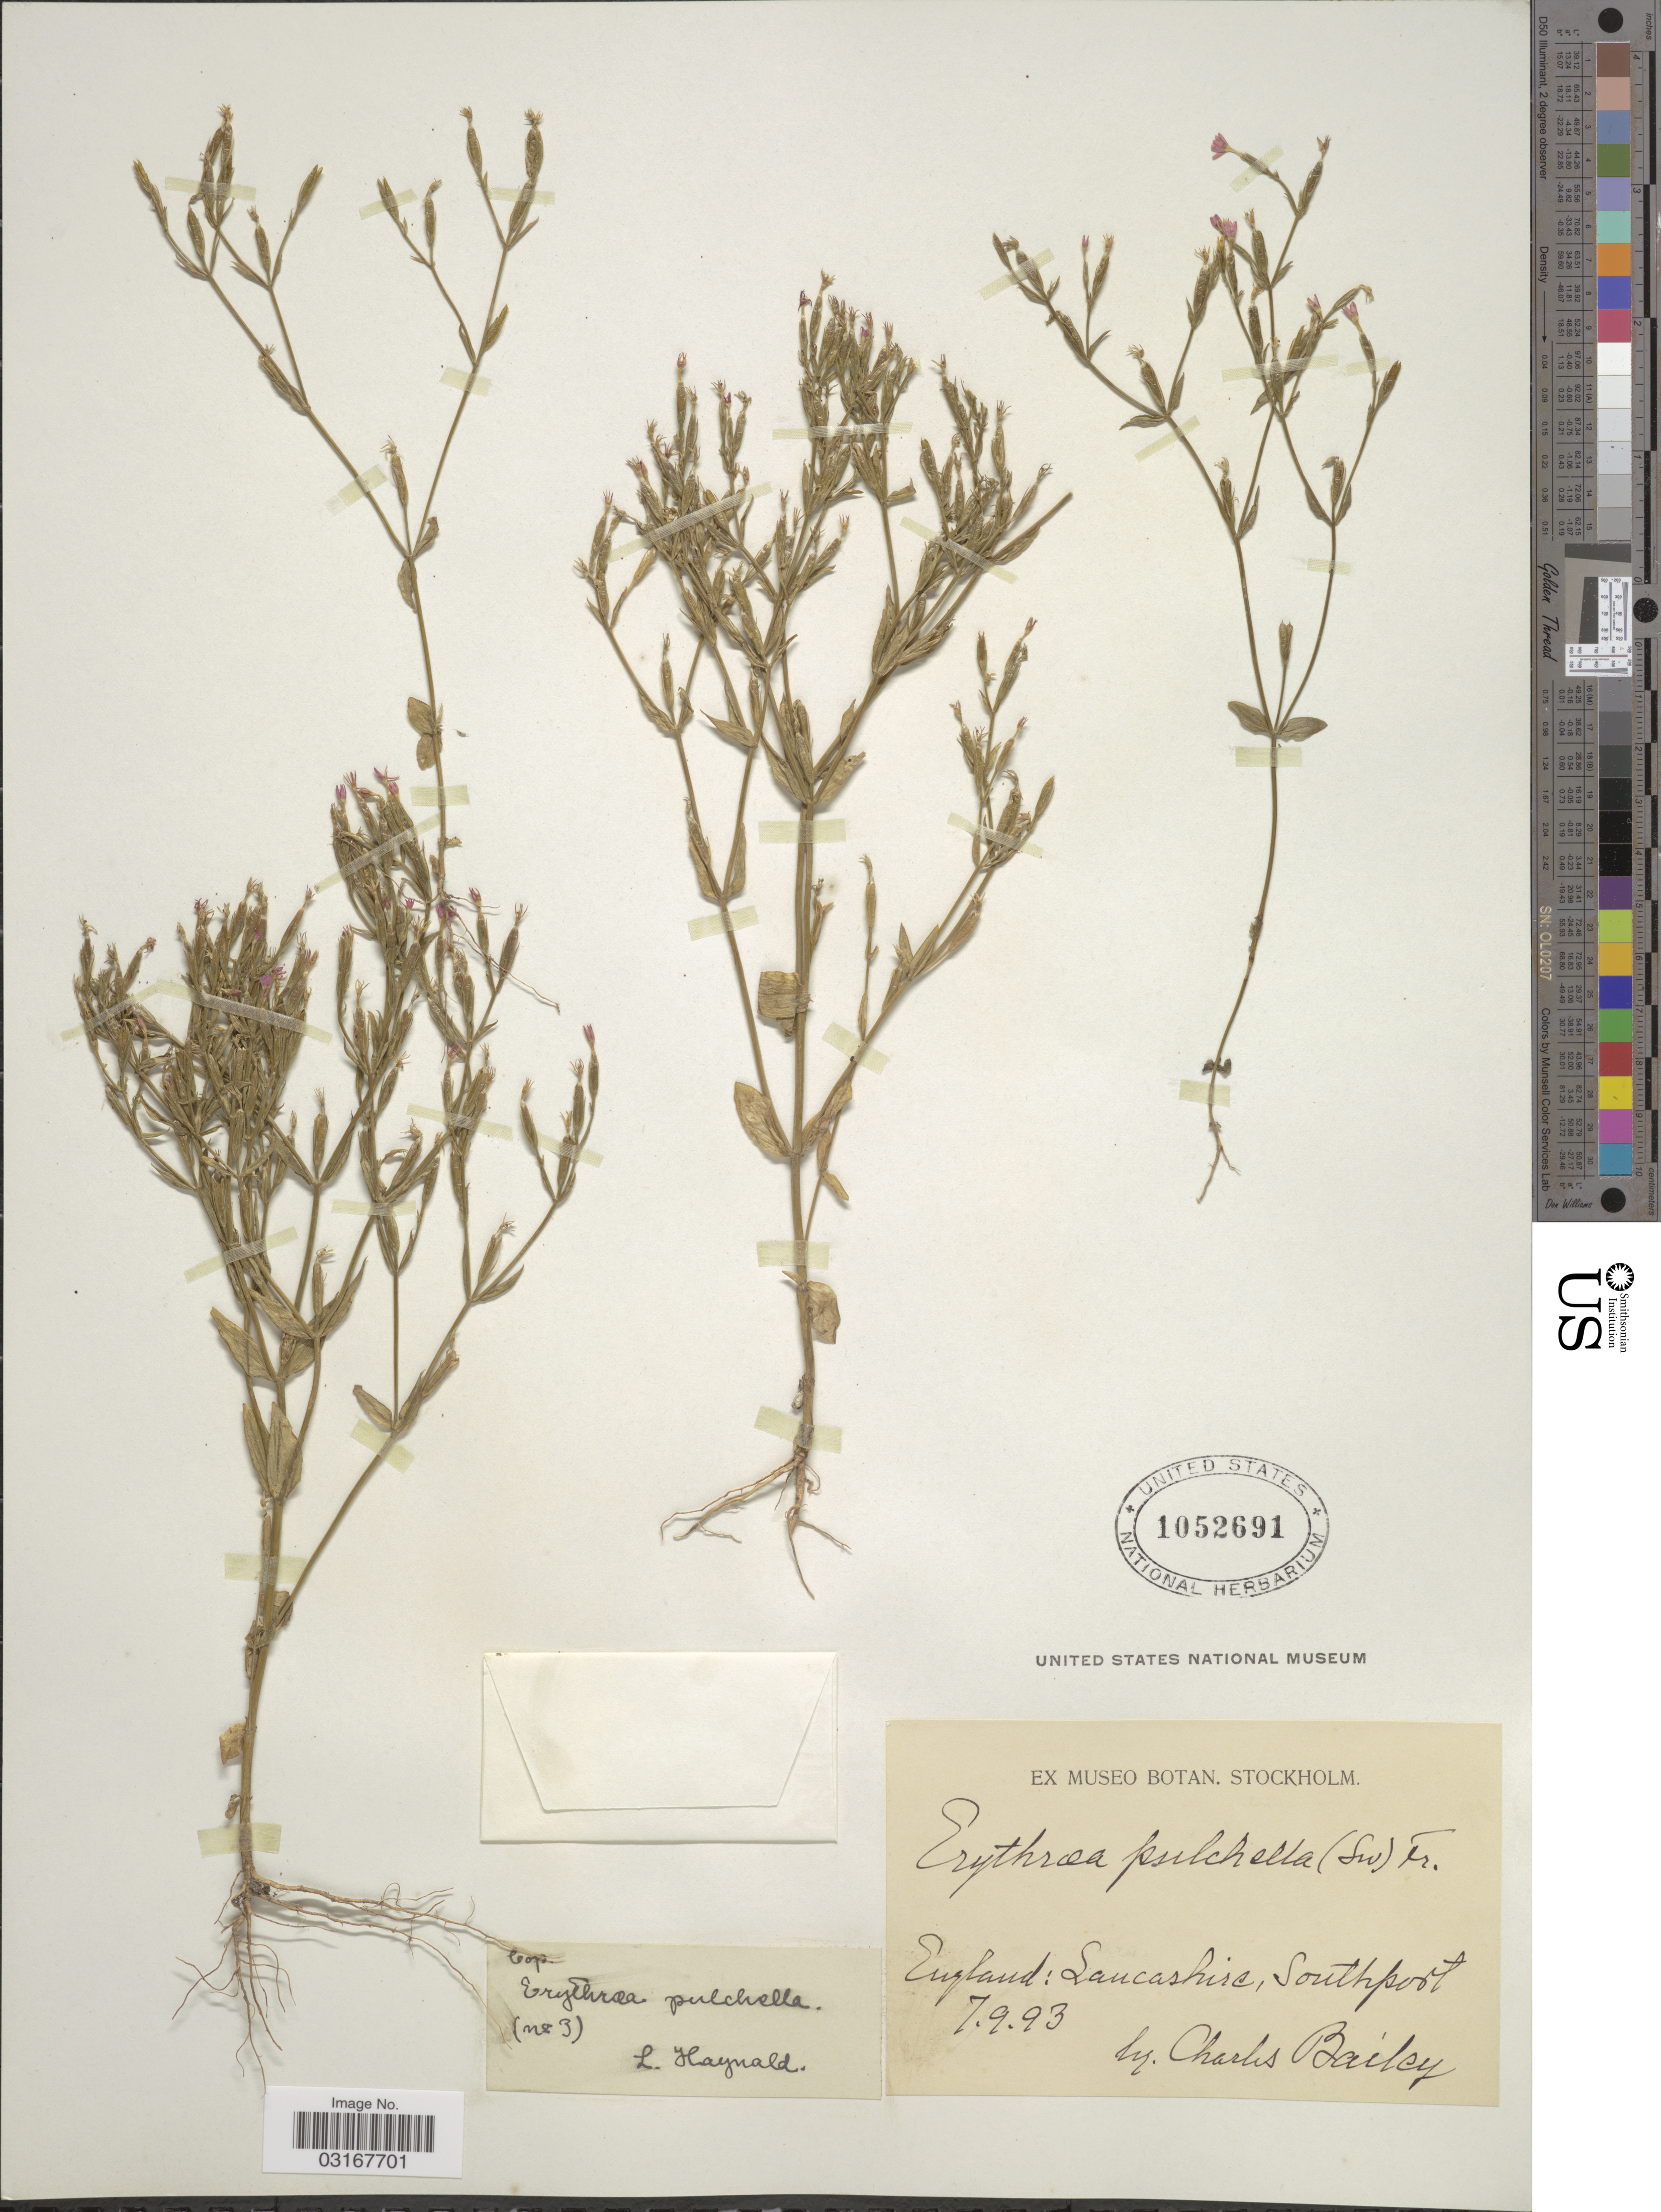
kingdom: Plantae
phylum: Tracheophyta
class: Magnoliopsida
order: Gentianales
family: Gentianaceae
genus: Centaurium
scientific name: Centaurium pulchellum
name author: (Sw.) Druce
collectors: C. Bailey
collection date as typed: Transcribed d/m/y: 7/9/93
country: United Kingdom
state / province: England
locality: England: Lancashire, Southport.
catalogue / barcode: US 1052691